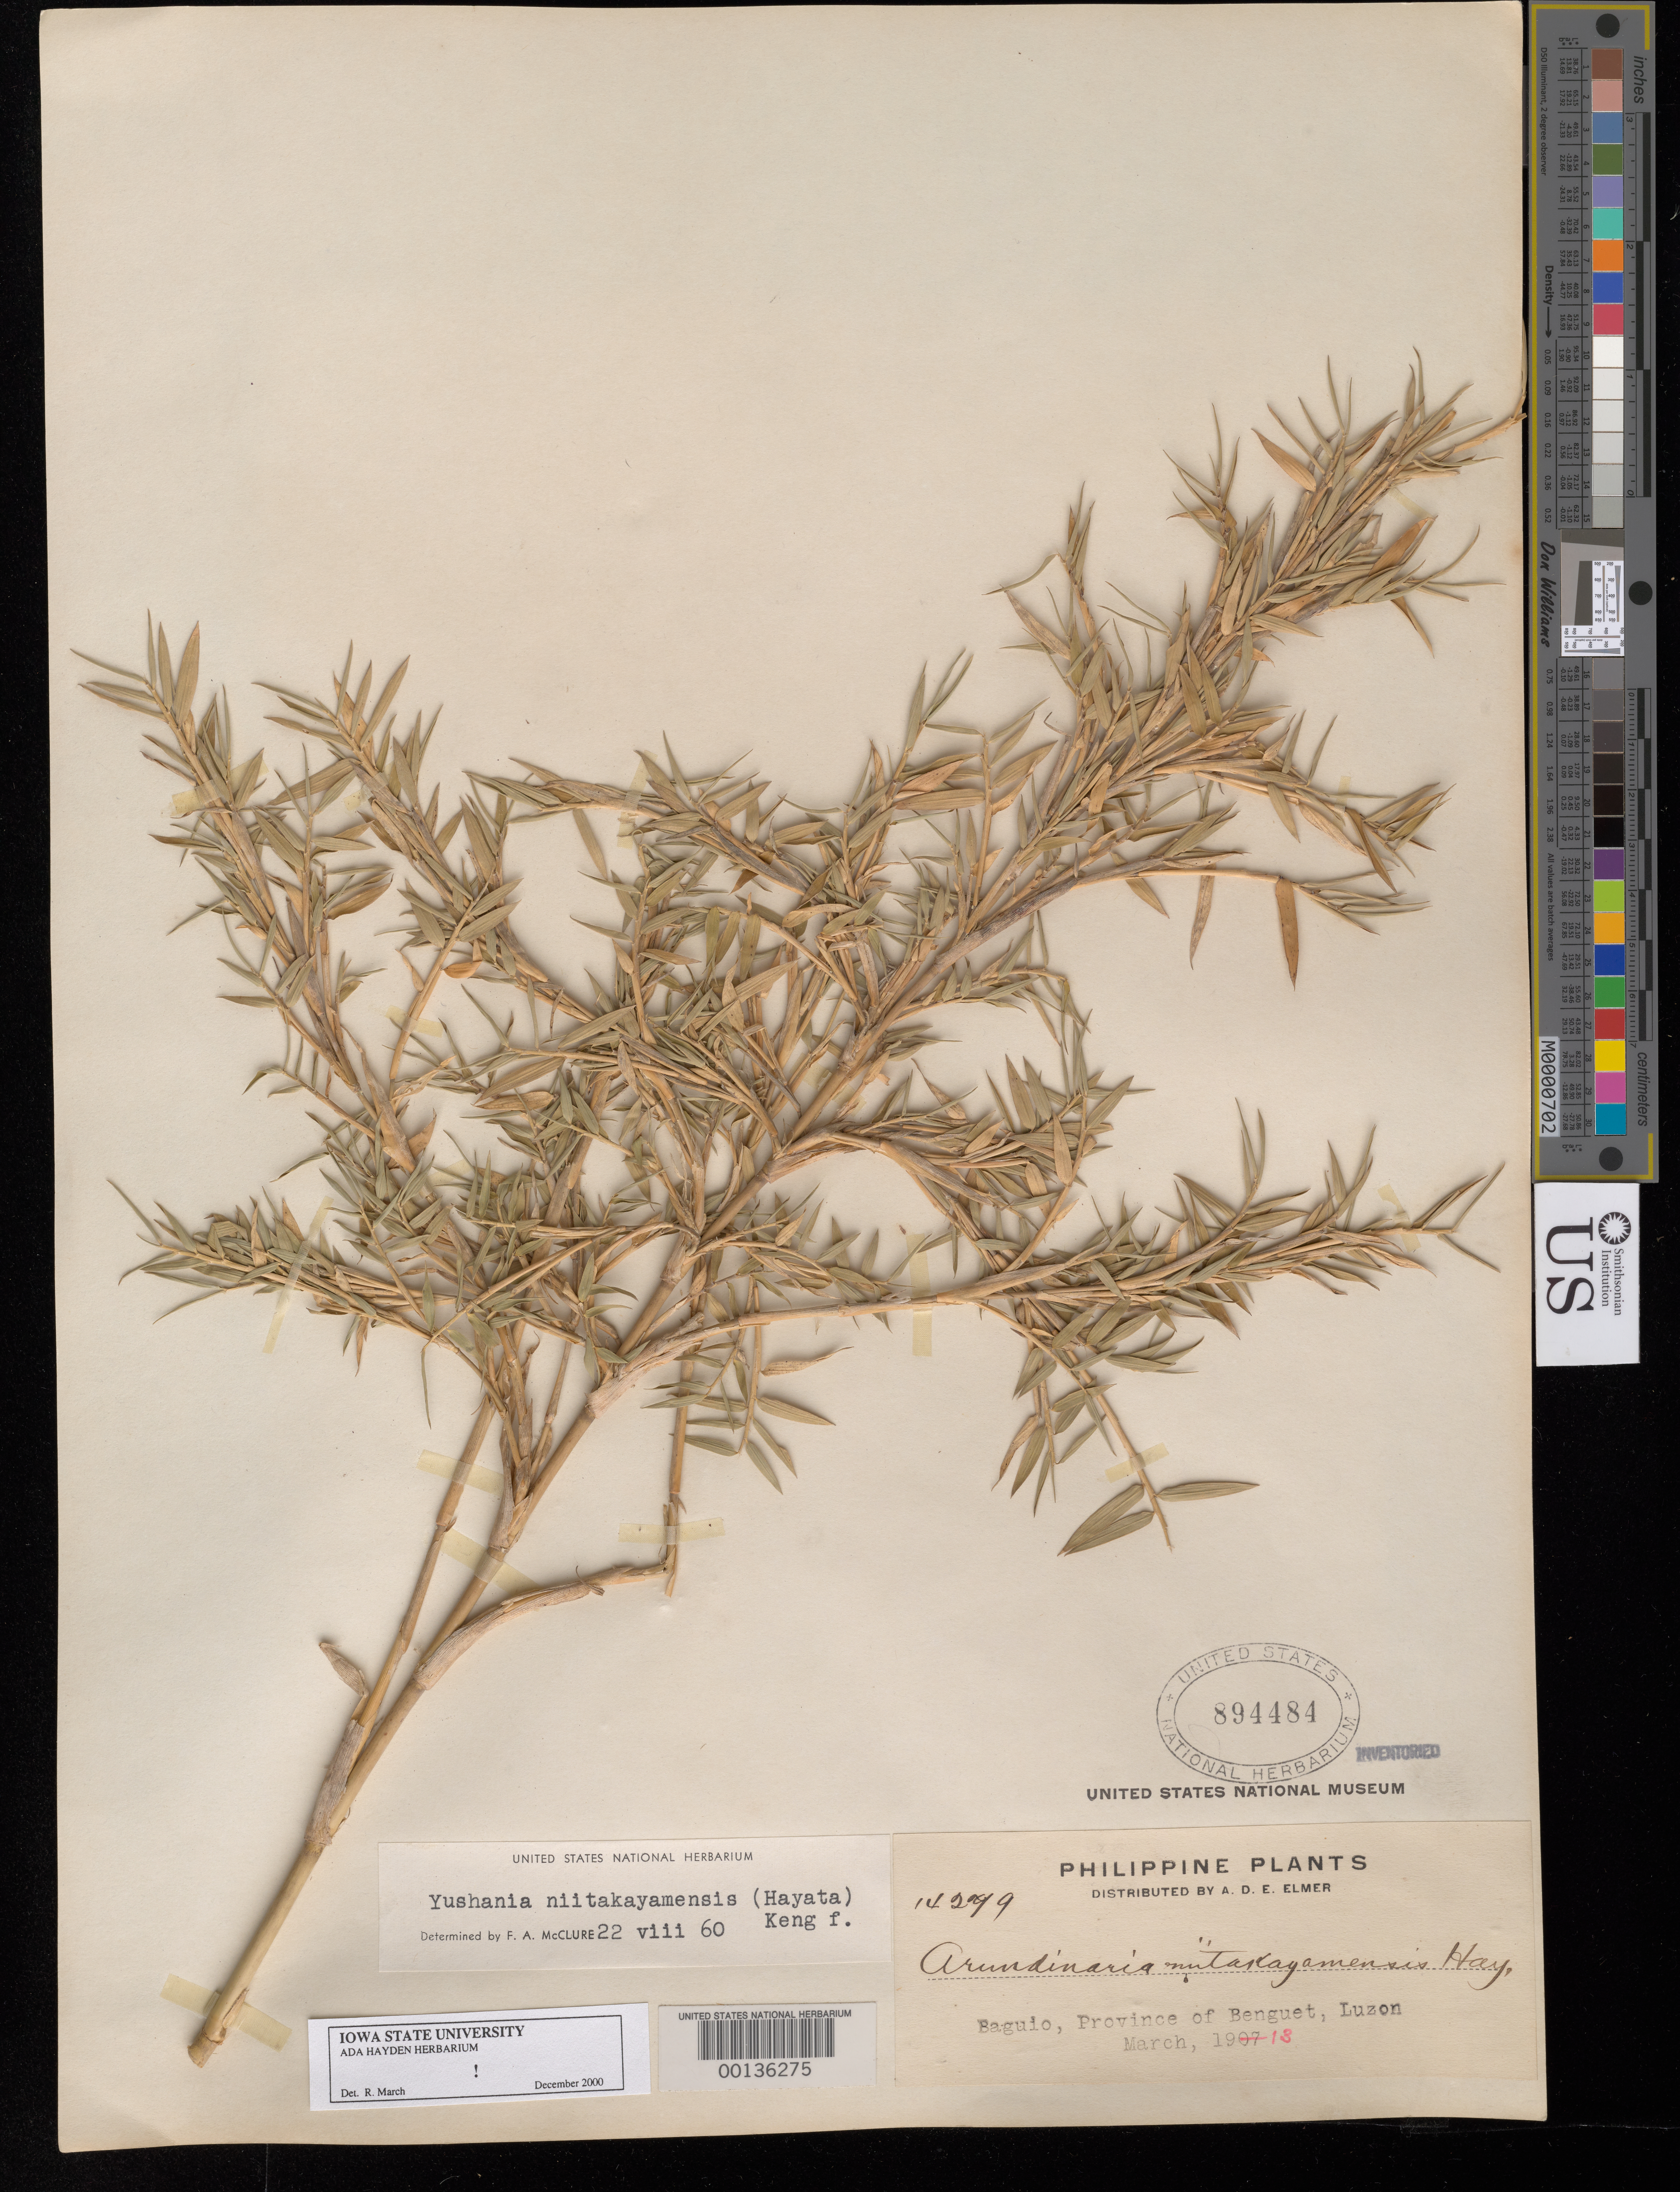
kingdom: Plantae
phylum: Tracheophyta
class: Liliopsida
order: Poales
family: Poaceae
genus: Yushania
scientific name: Yushania aztecorum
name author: McClure & E.W. Sm.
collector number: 14299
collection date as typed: Mar 1913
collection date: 1913-03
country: Philippines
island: Luzon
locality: Benguet, baguio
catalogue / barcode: US 894484